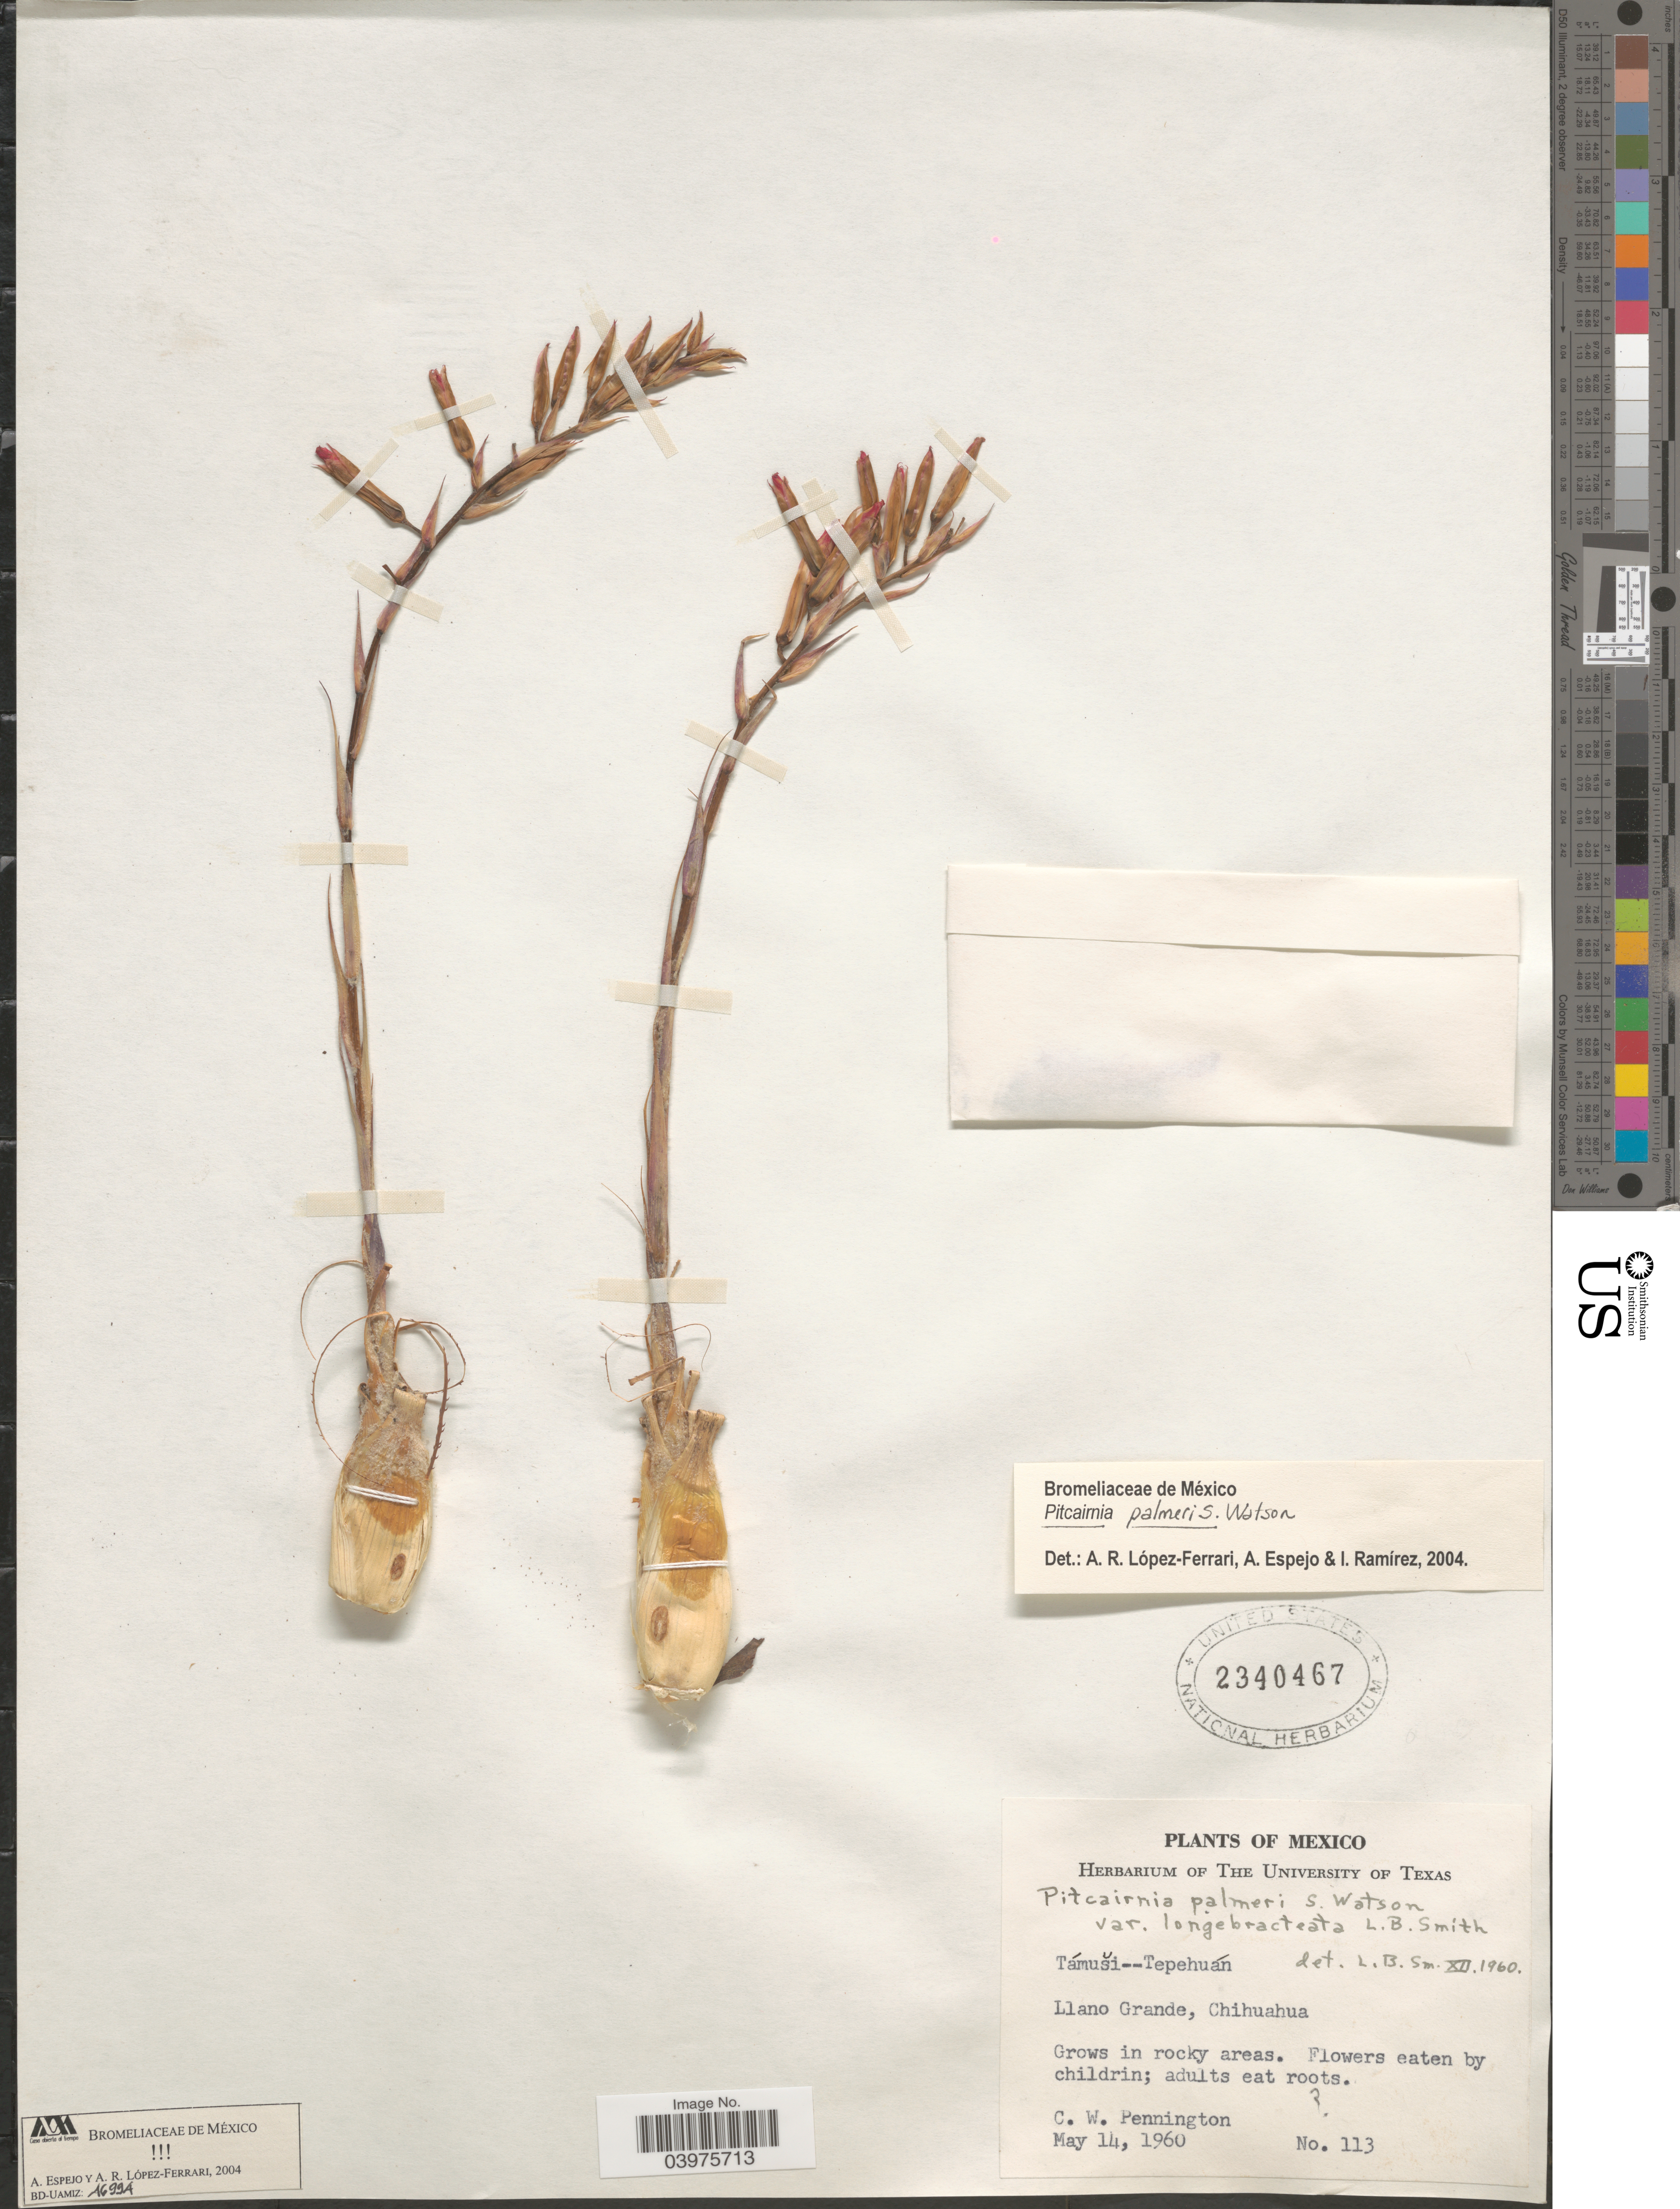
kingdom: Plantae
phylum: Tracheophyta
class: Liliopsida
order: Poales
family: Bromeliaceae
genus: Pitcairnia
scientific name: Pitcairnia palmeri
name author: S. Watson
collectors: C. Pennington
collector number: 113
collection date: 1960-05-14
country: Mexico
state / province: Chihuahua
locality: Tamusi--Tepehuán. Llano Grande.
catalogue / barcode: US 2340467